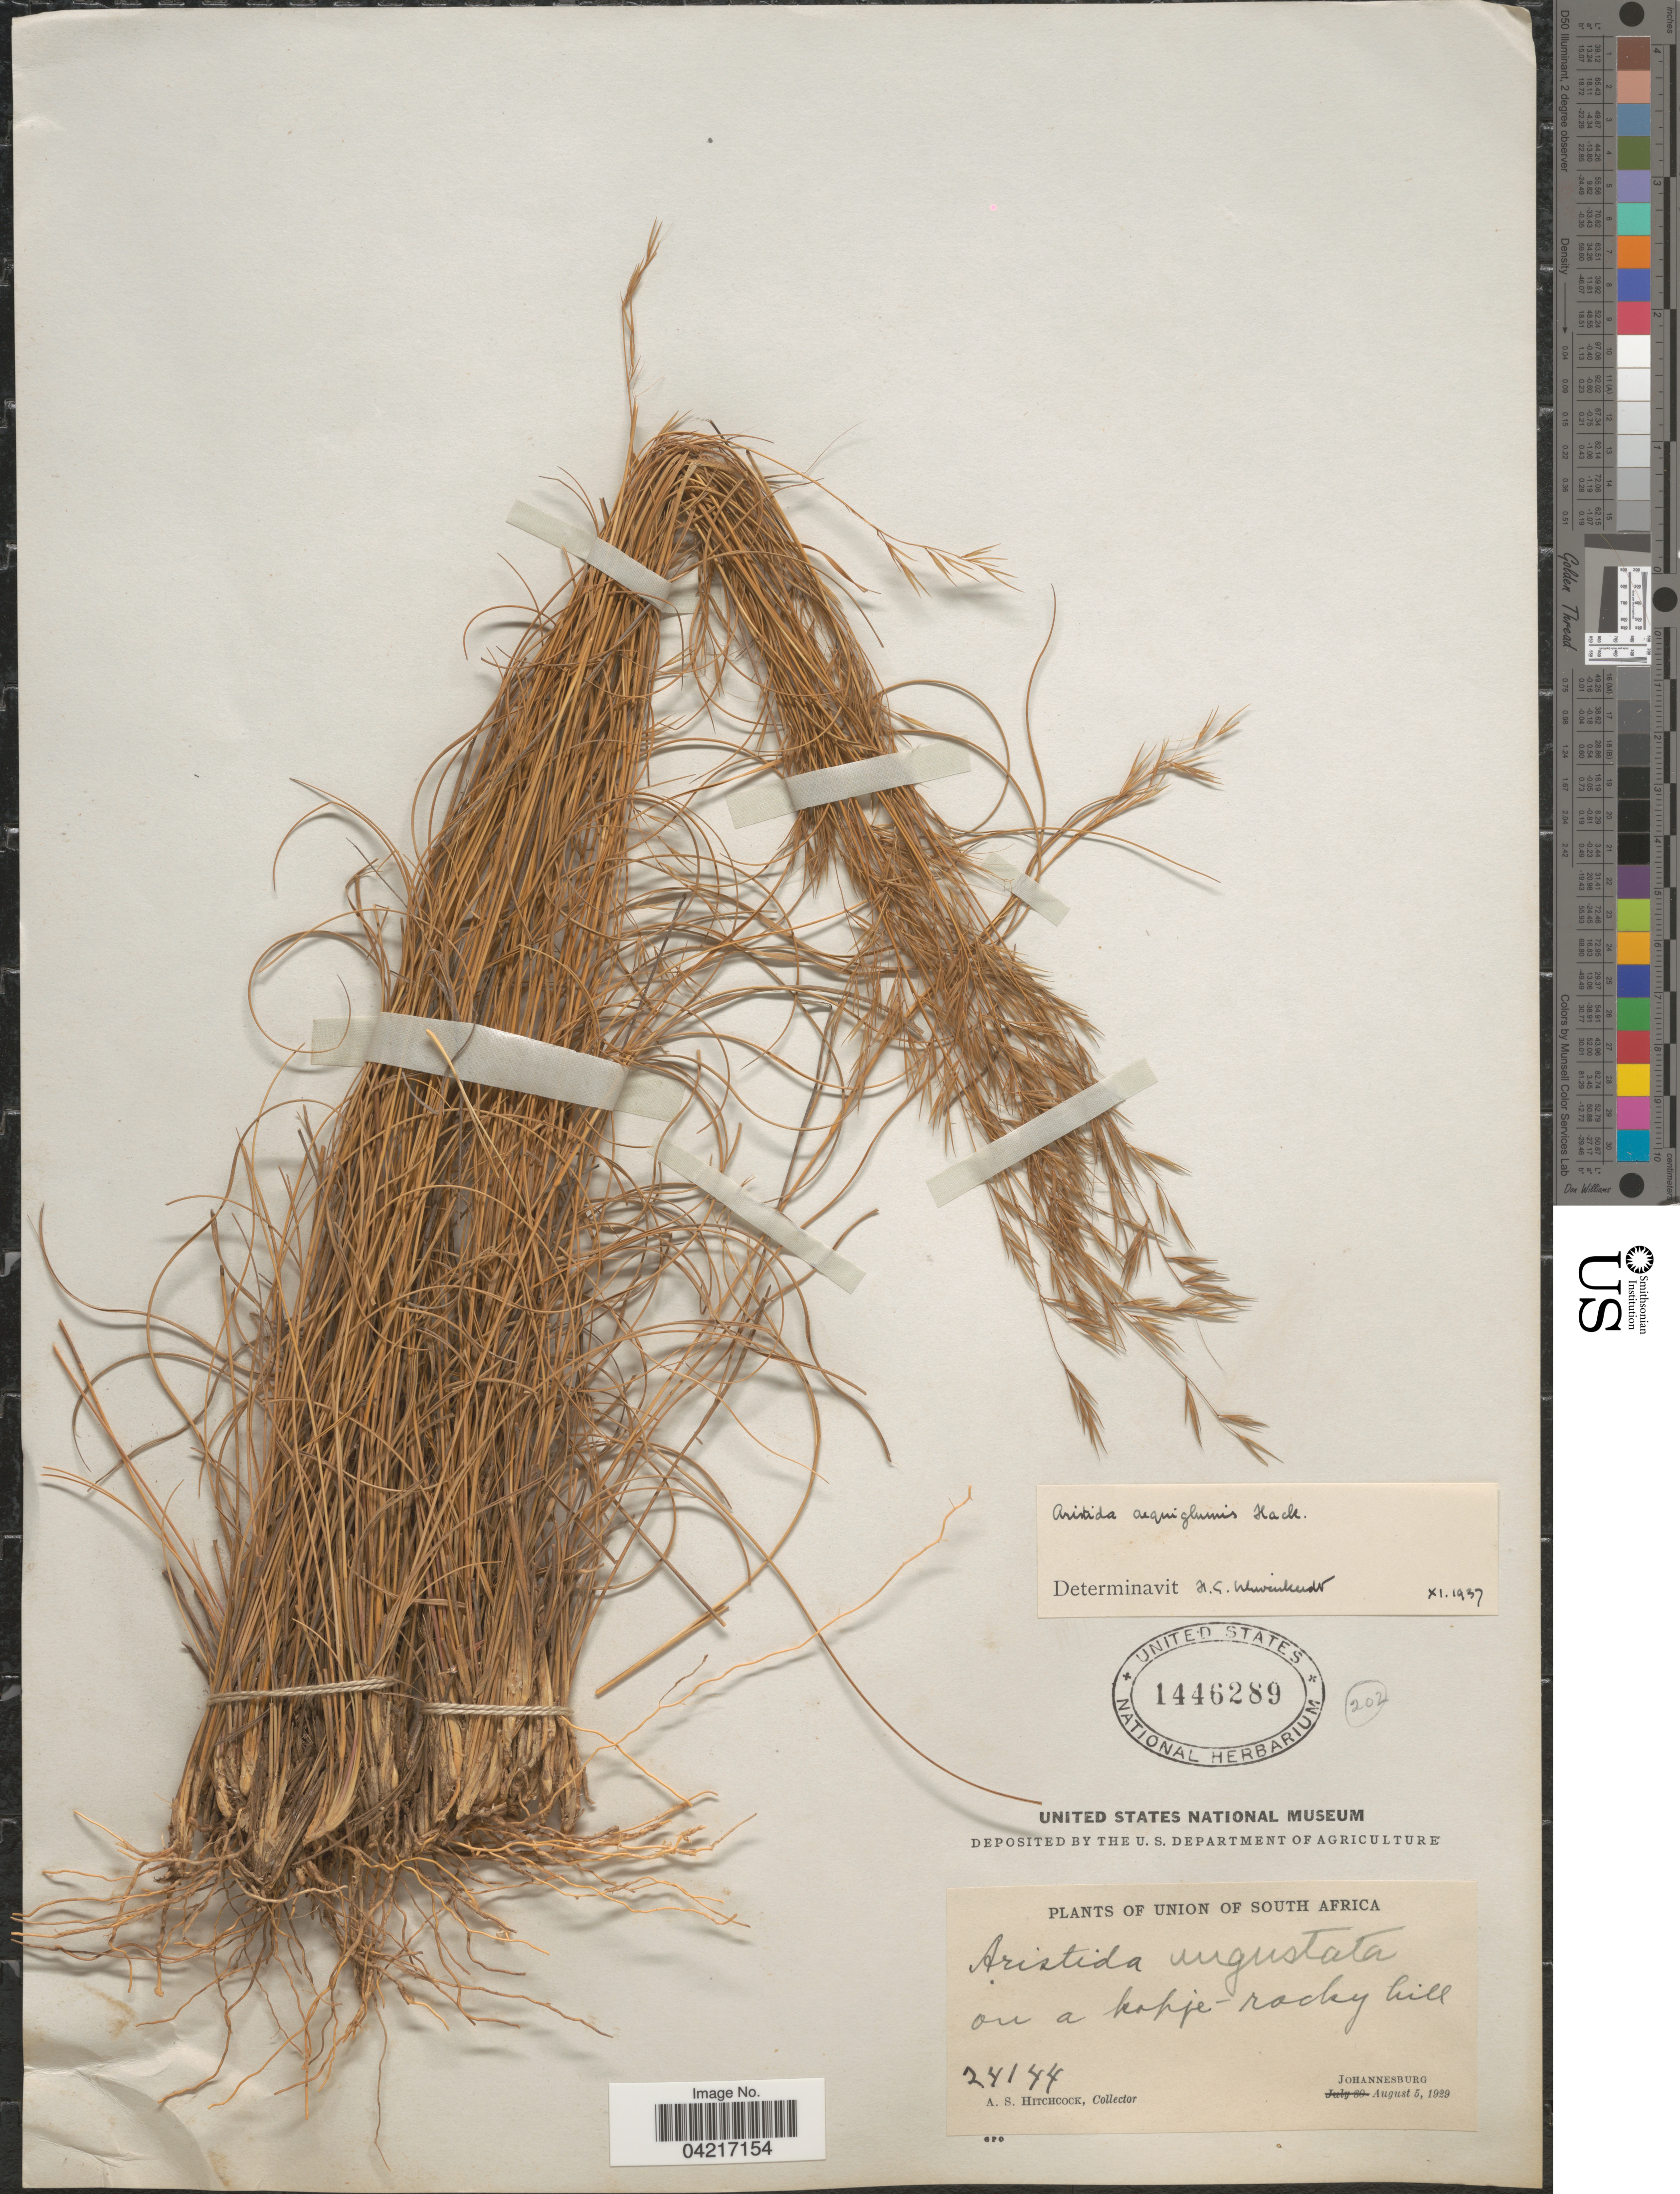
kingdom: Plantae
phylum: Tracheophyta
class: Liliopsida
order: Poales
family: Poaceae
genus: Aristida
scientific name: Aristida aequiglumis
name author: Hack. in Schinz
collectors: A. S. Hitchcock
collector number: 24144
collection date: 1929-08-05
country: South Africa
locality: Union of South Africa. On a kopje-rocky hill. Johannesburg.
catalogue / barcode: US 1446289